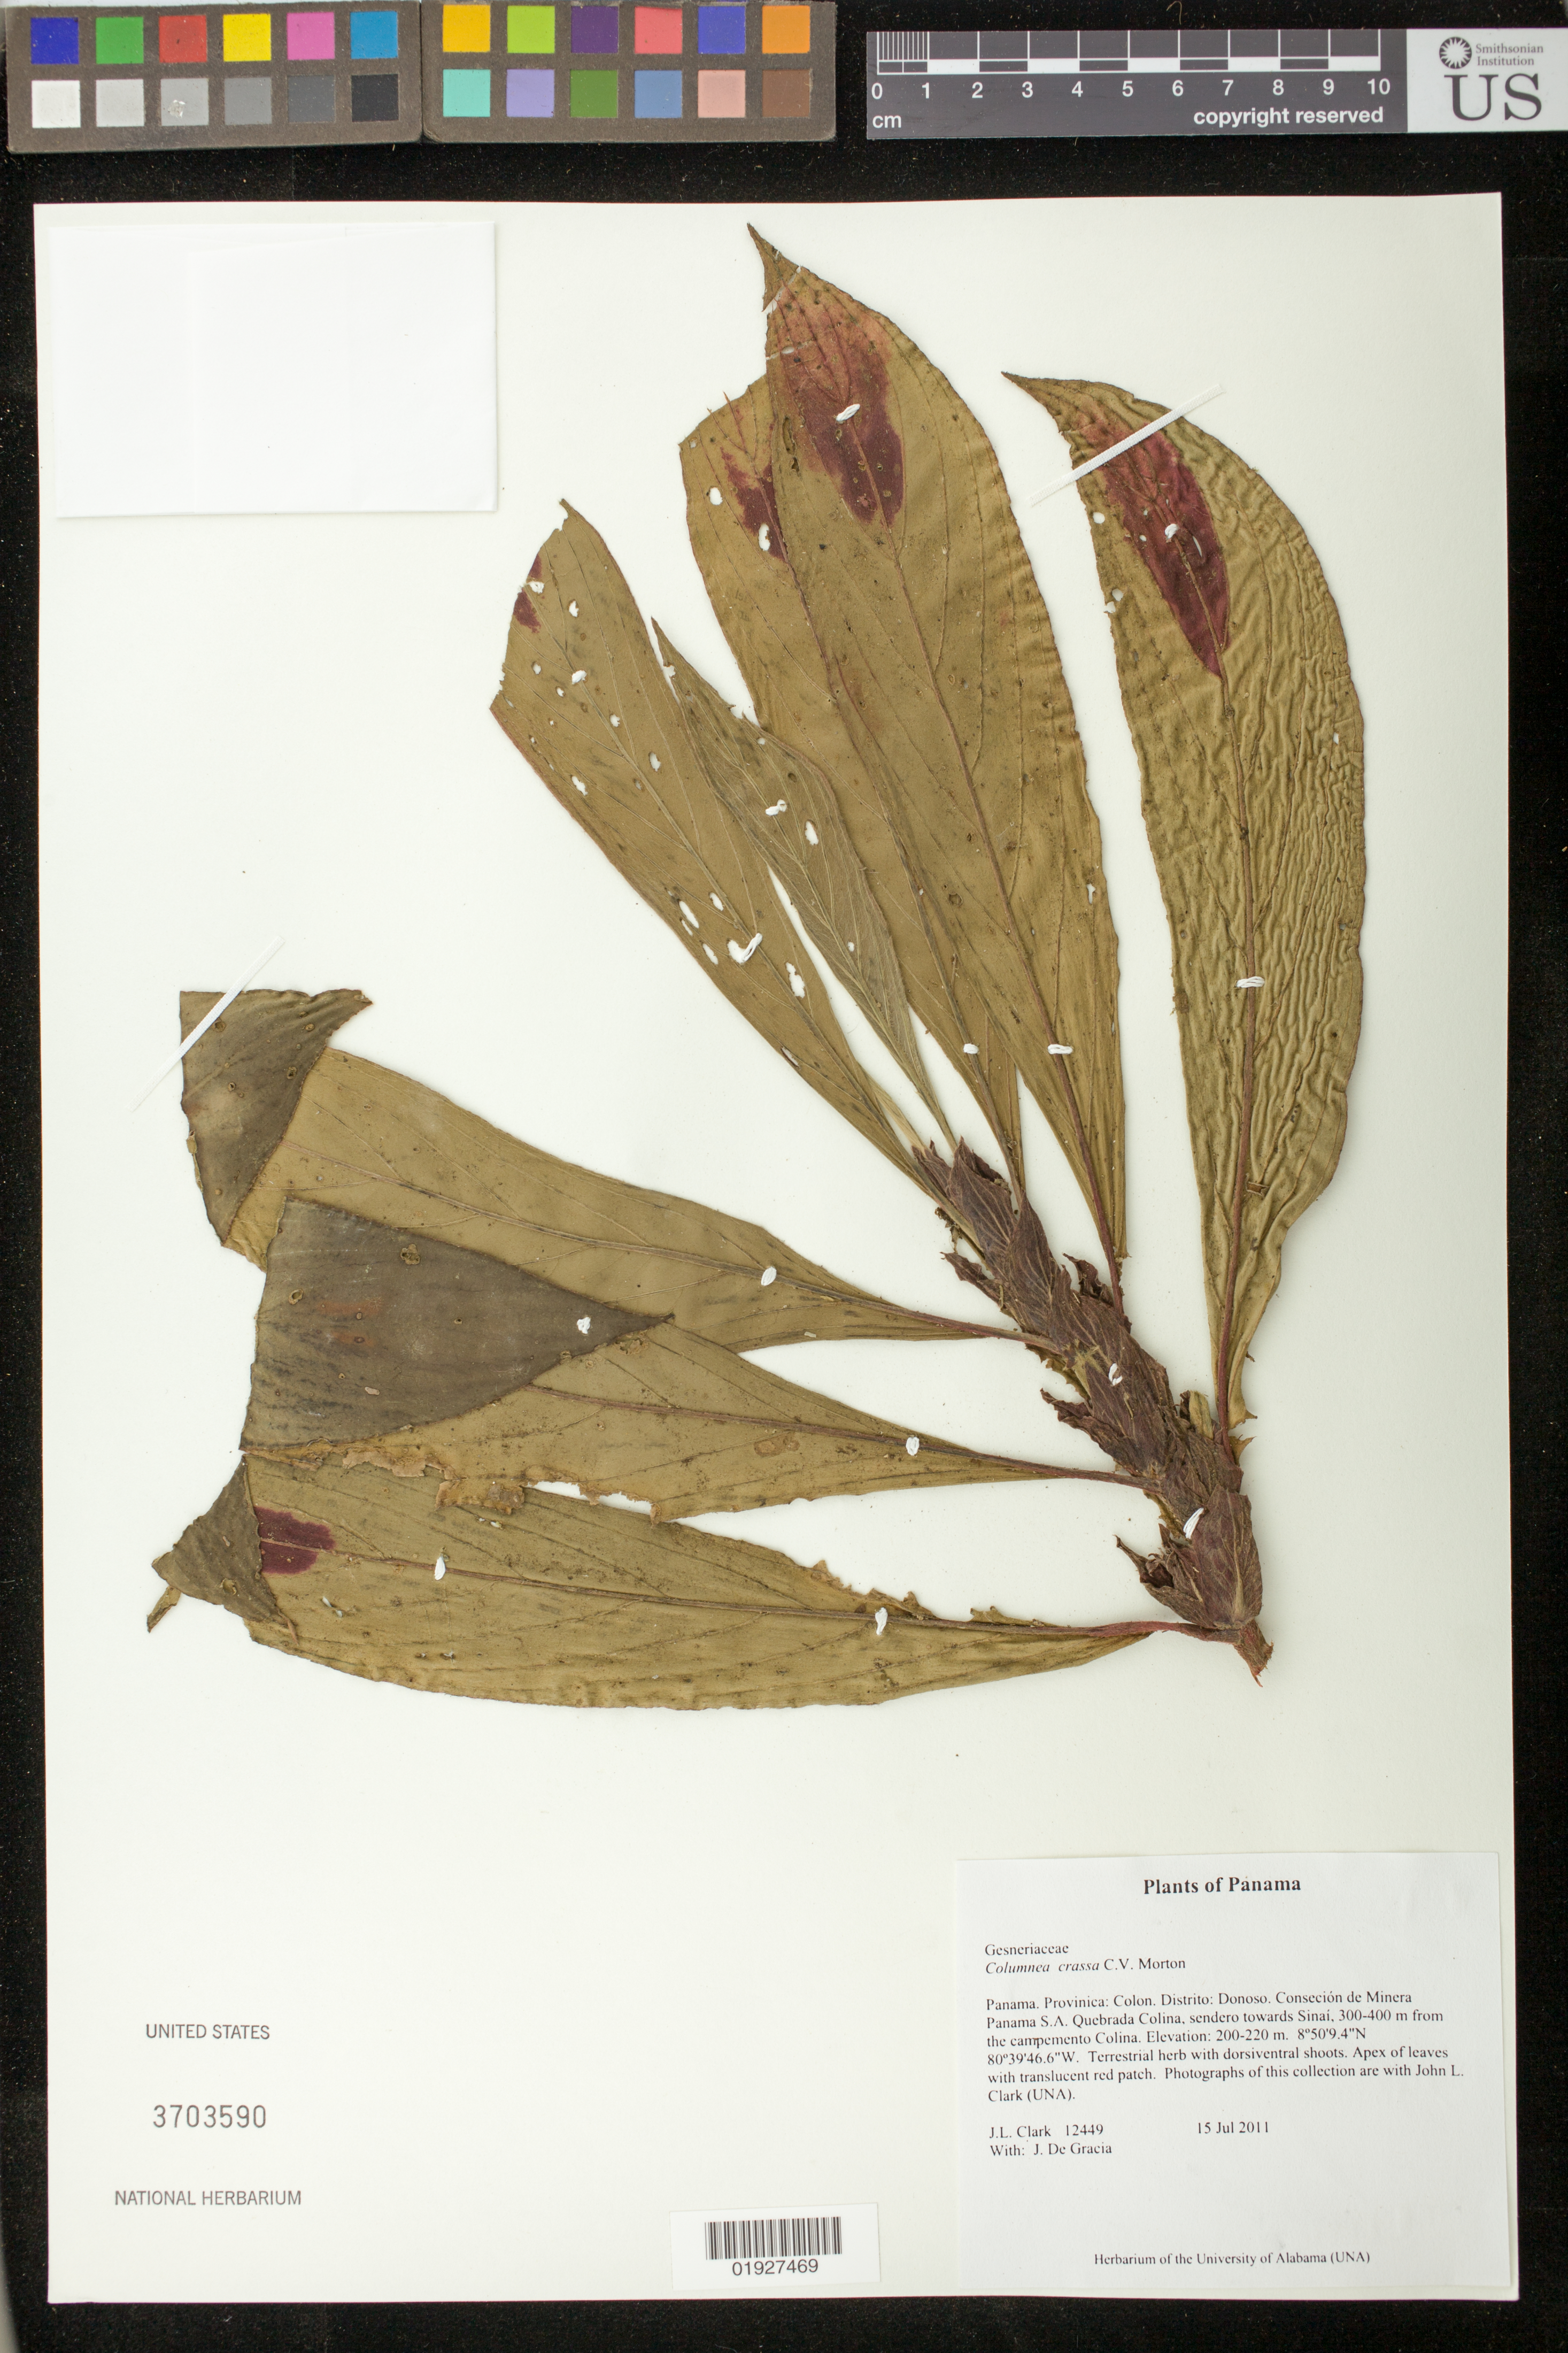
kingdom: Plantae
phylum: Tracheophyta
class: Magnoliopsida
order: Lamiales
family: Gesneriaceae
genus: Columnea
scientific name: Columnea crassa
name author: C.V. Morton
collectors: J. L. Clark & J. De Gracia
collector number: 12449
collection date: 2011-07-15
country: Panama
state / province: Colón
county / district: Donoso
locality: Conseción de Minera Panama S.A. Quebrada Colina, sendero towards Sinai, 300-400 m from the campemento Colina.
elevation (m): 200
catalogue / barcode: US 3703590